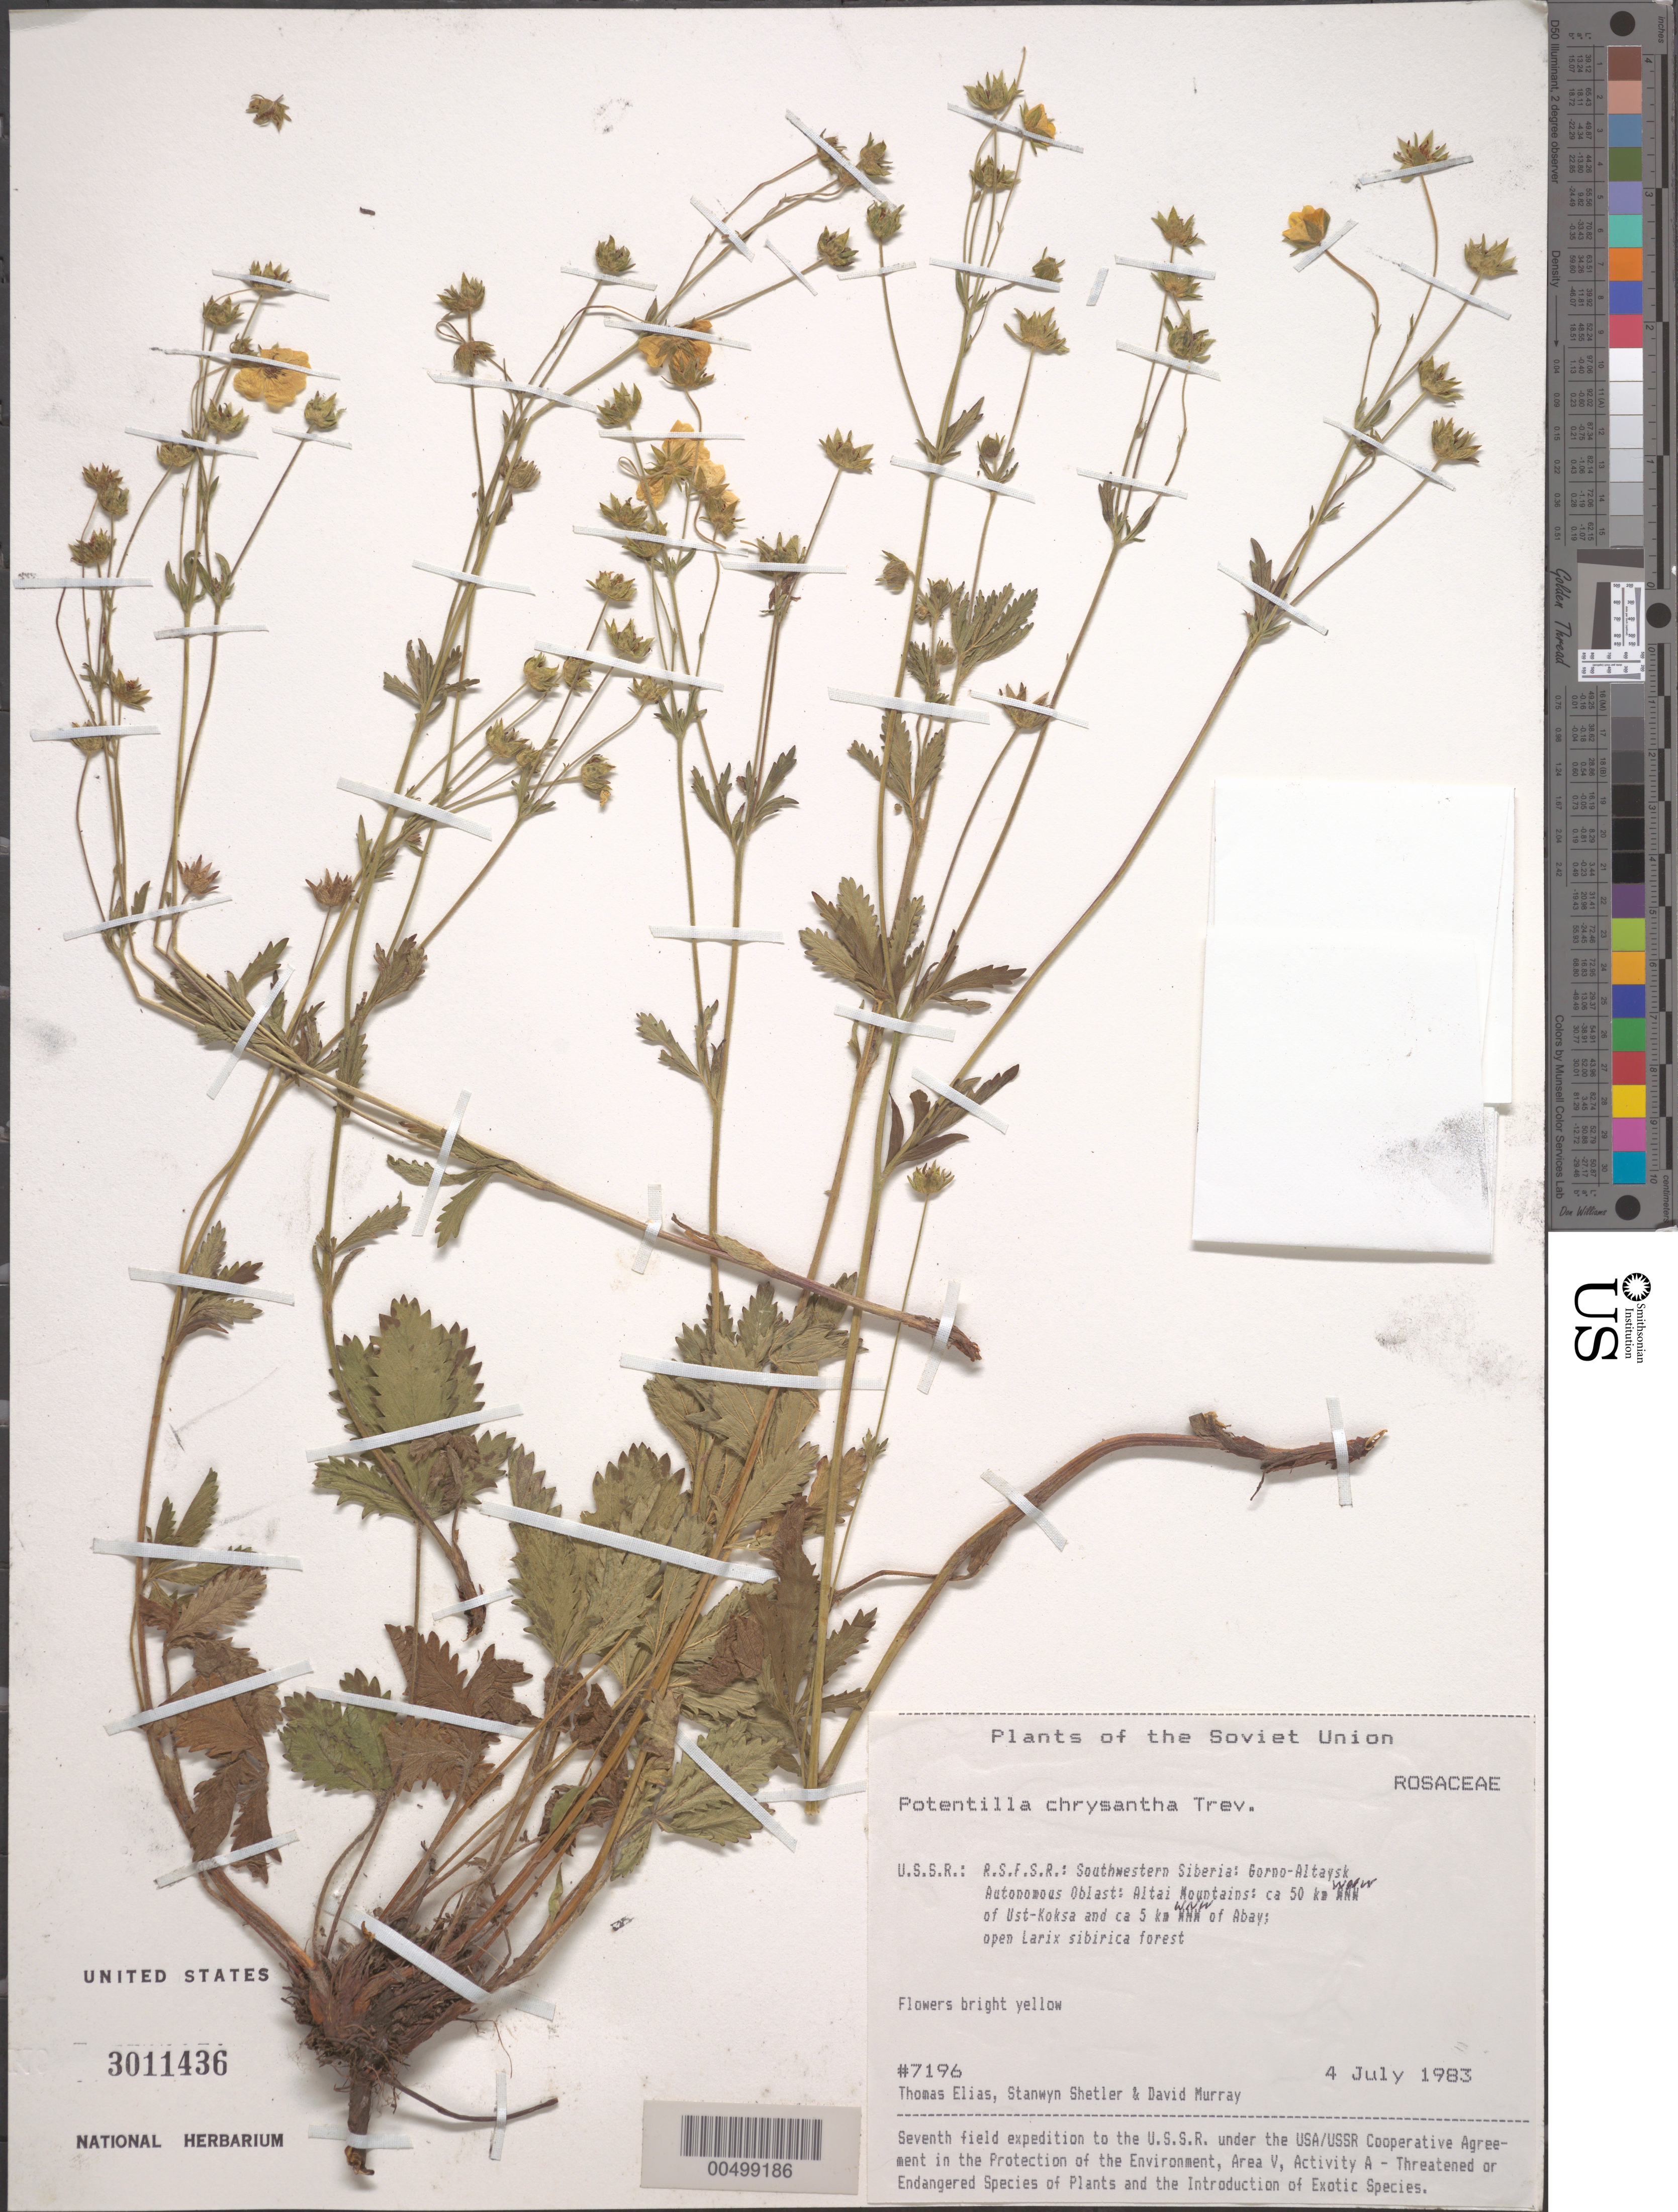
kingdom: Plantae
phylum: Tracheophyta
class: Magnoliopsida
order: Rosales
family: Rosaceae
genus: Potentilla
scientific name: Potentilla chrysantha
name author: Trevis.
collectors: T. Elias, S. Shetler & D. F. Murray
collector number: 7196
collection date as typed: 04 Jul 1983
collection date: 1983-07-04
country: Russian Federation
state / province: Altai Republic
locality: Altai Mountains, ca. 50 km WNW of Ust-Koksa and ca. 5 km WNW of Abay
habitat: open Larix sibirica forest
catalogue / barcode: US 3011436